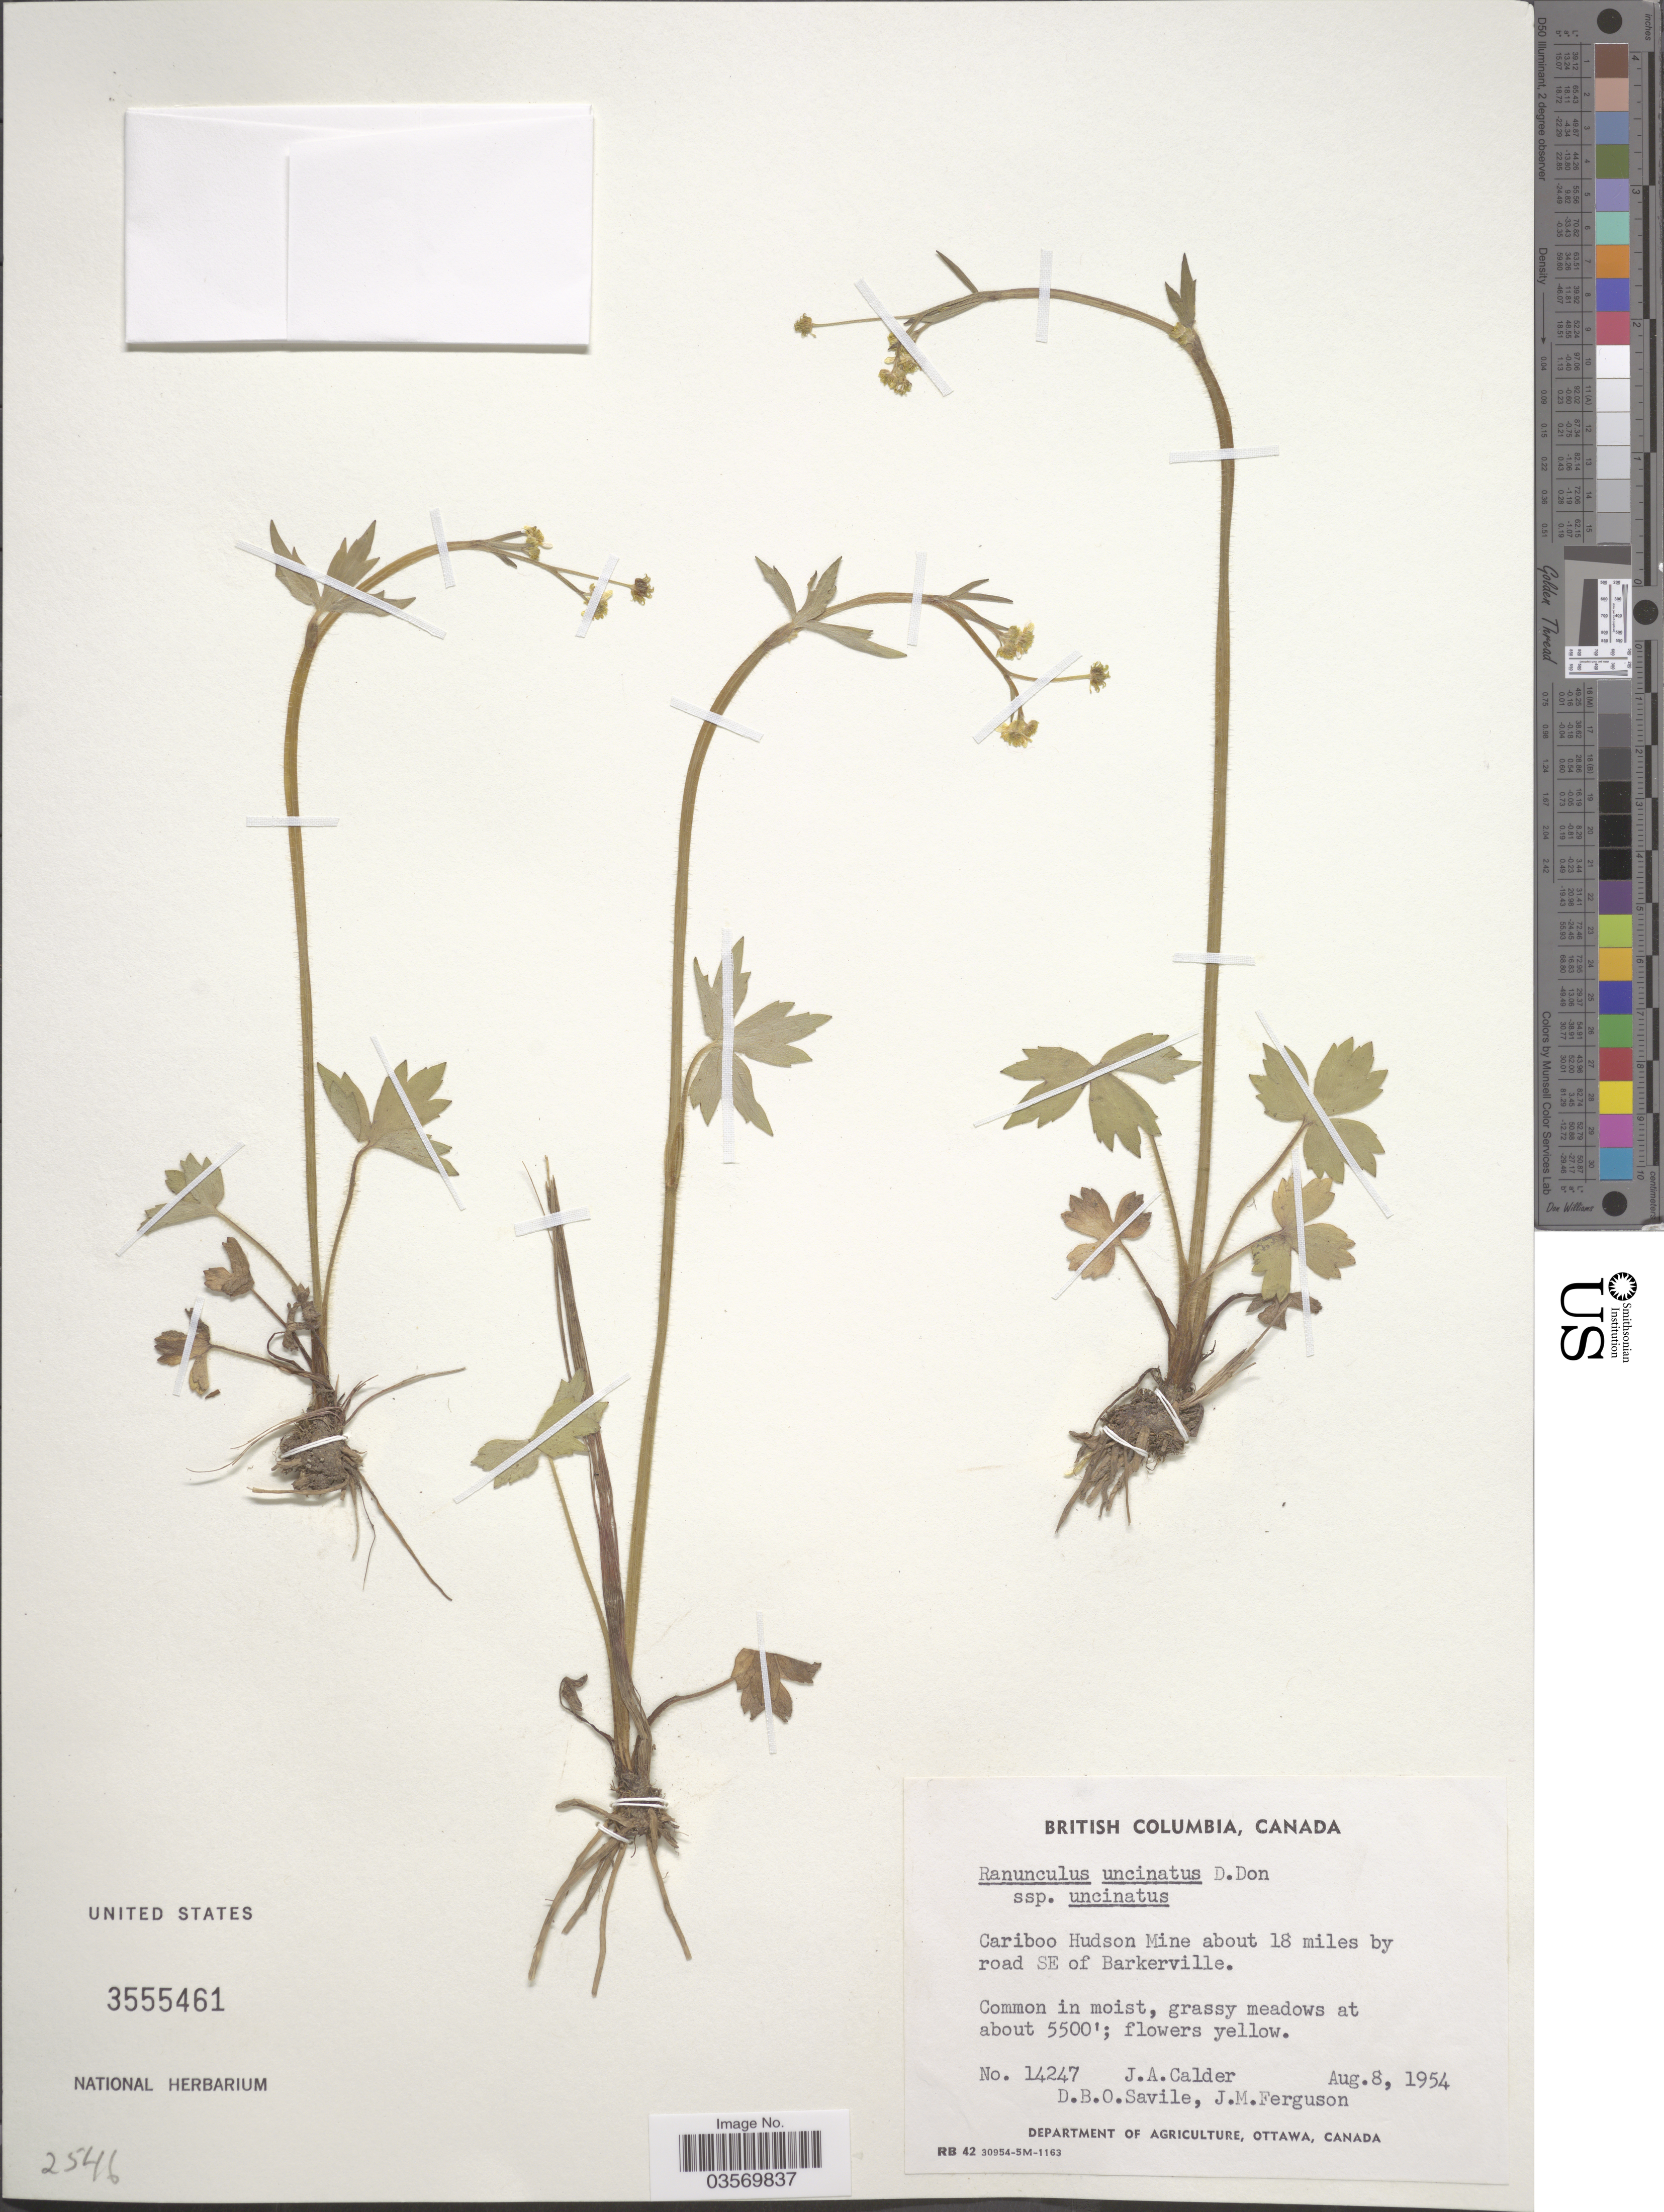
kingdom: Plantae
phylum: Tracheophyta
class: Magnoliopsida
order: Ranunculales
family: Ranunculaceae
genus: Ranunculus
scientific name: Ranunculus uncinatus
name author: D. Don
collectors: J. A. Calder, D. Savile & J. M. Ferguson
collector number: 14247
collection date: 1954-08-08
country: Canada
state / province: British Columbia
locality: Cariboo Hudson Mine about 18 miles by road SE of Barkerville.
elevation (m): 1676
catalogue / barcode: US 3555461